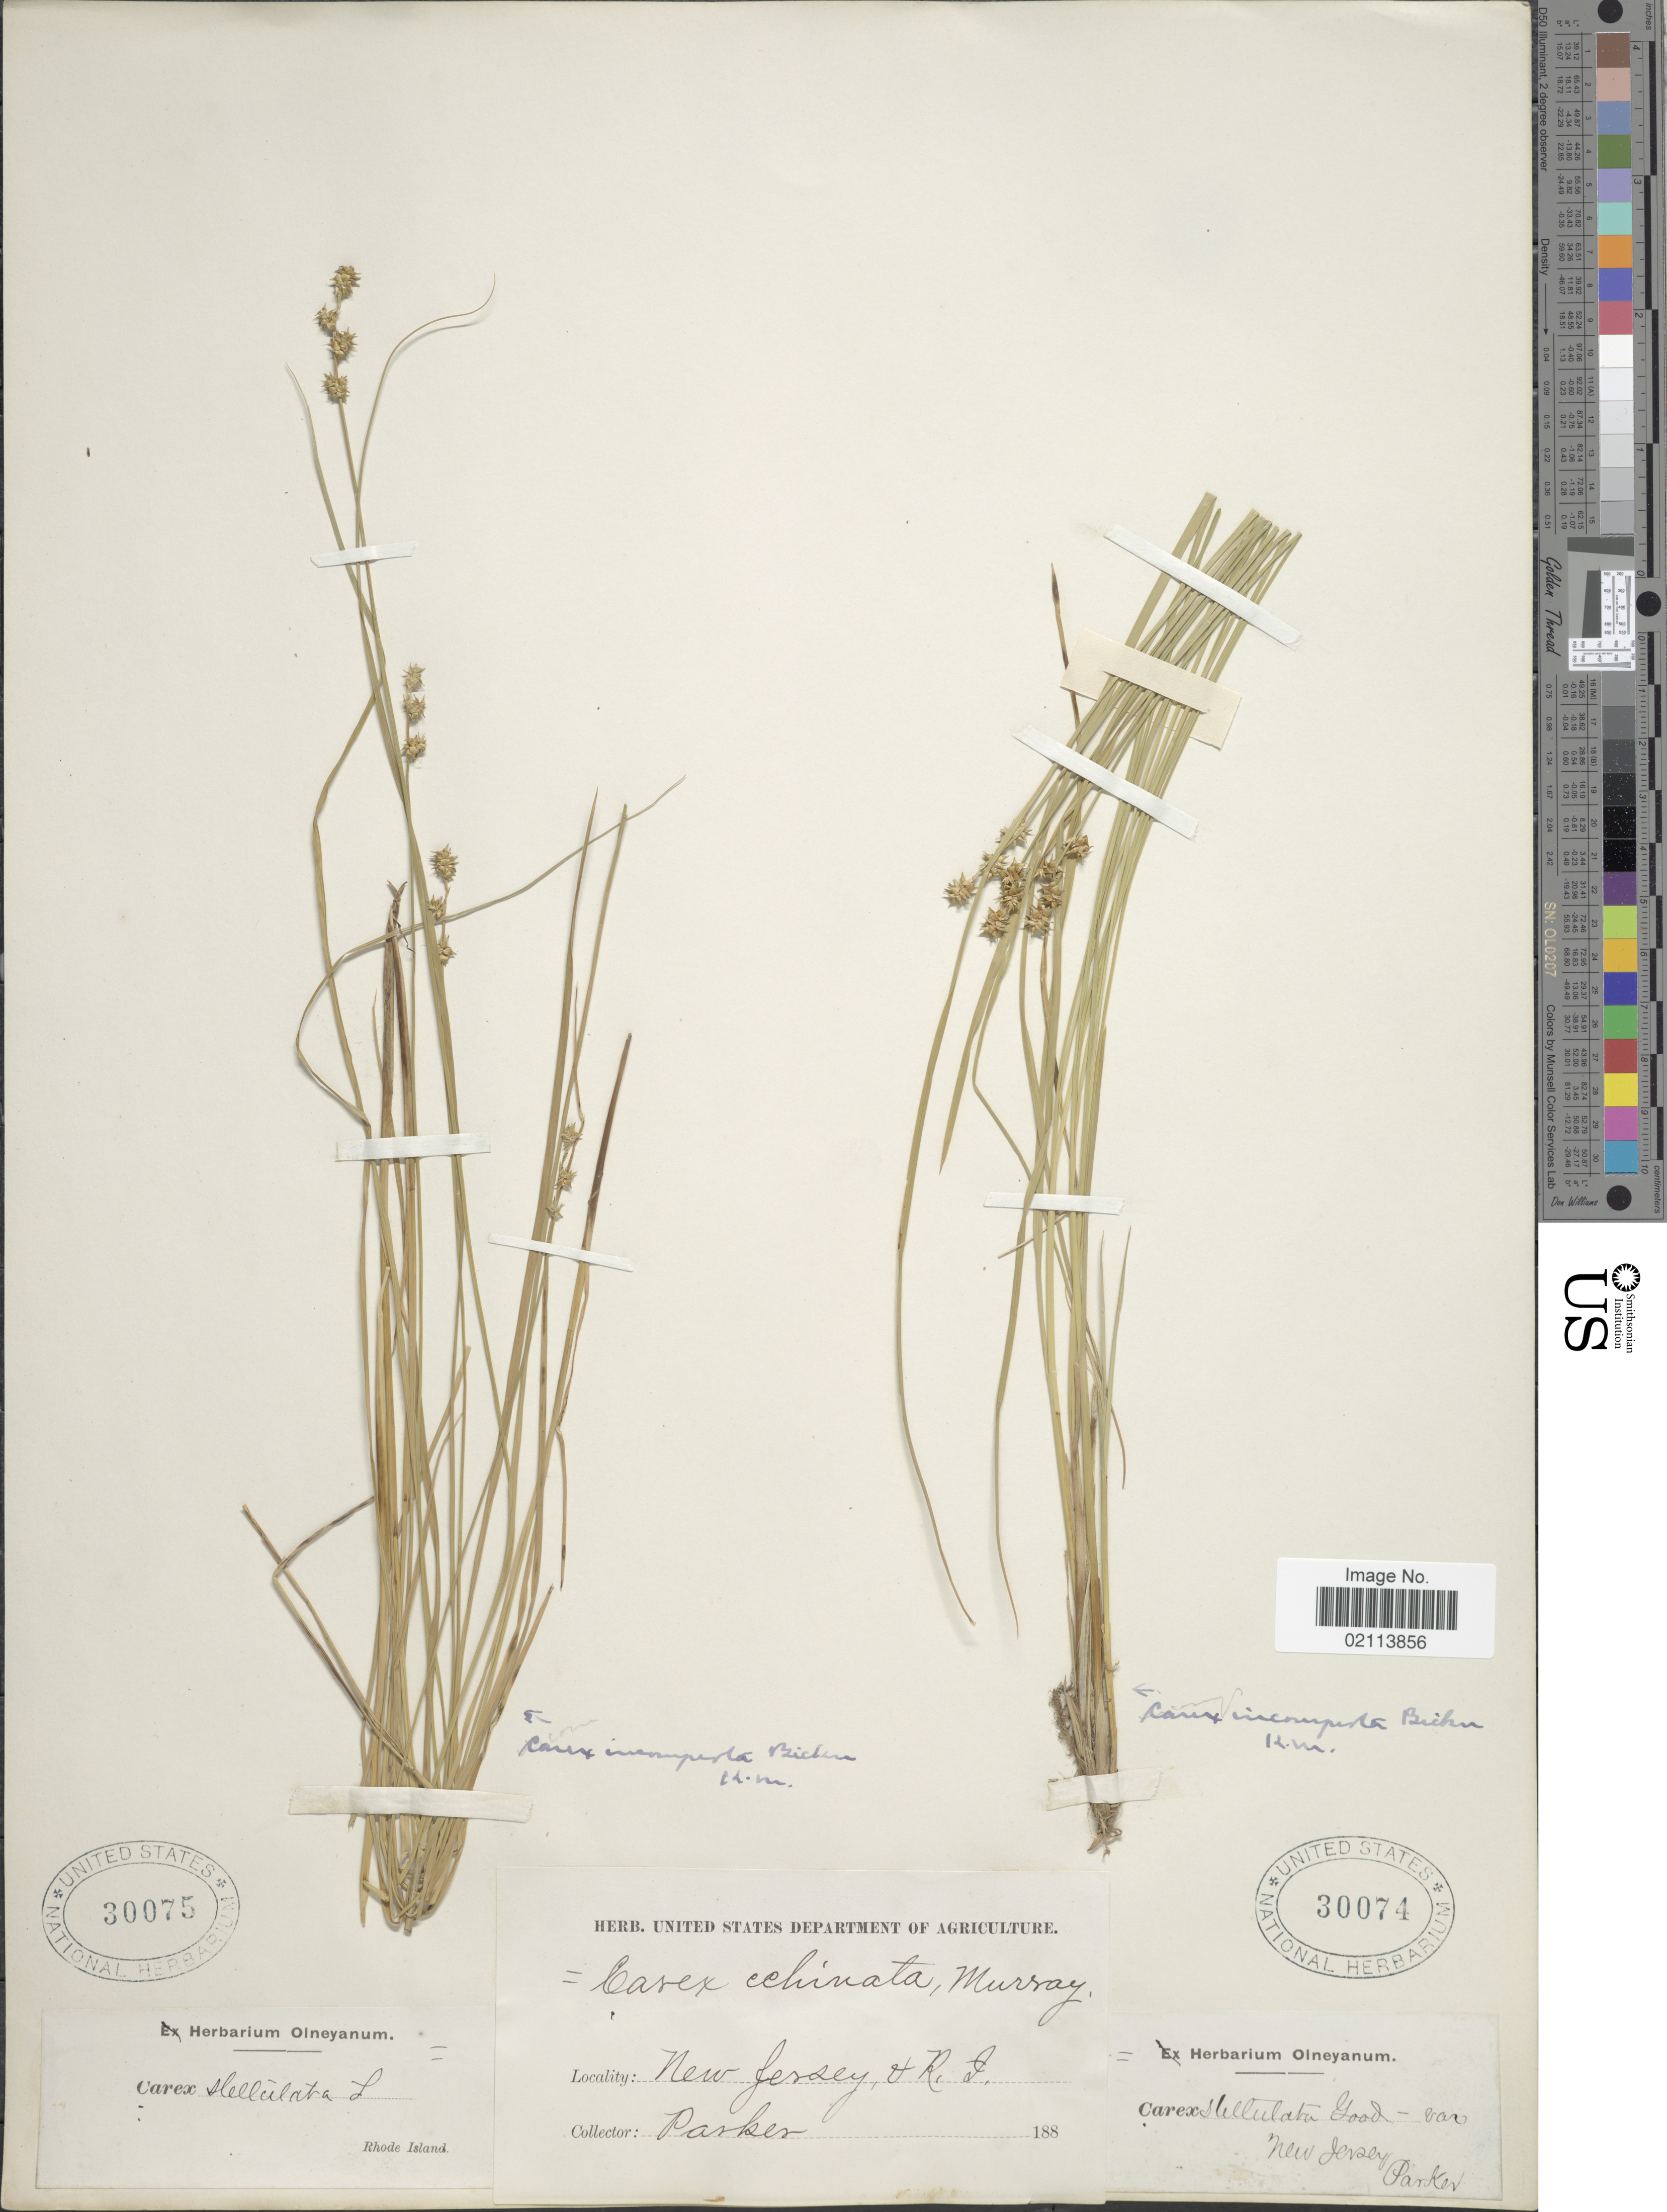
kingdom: Plantae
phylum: Tracheophyta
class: Liliopsida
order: Poales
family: Cyperaceae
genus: Carex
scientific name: Carex echinata subsp. echinata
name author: Murray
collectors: -. Parker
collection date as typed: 188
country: United States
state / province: New Jersey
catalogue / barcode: US 30074